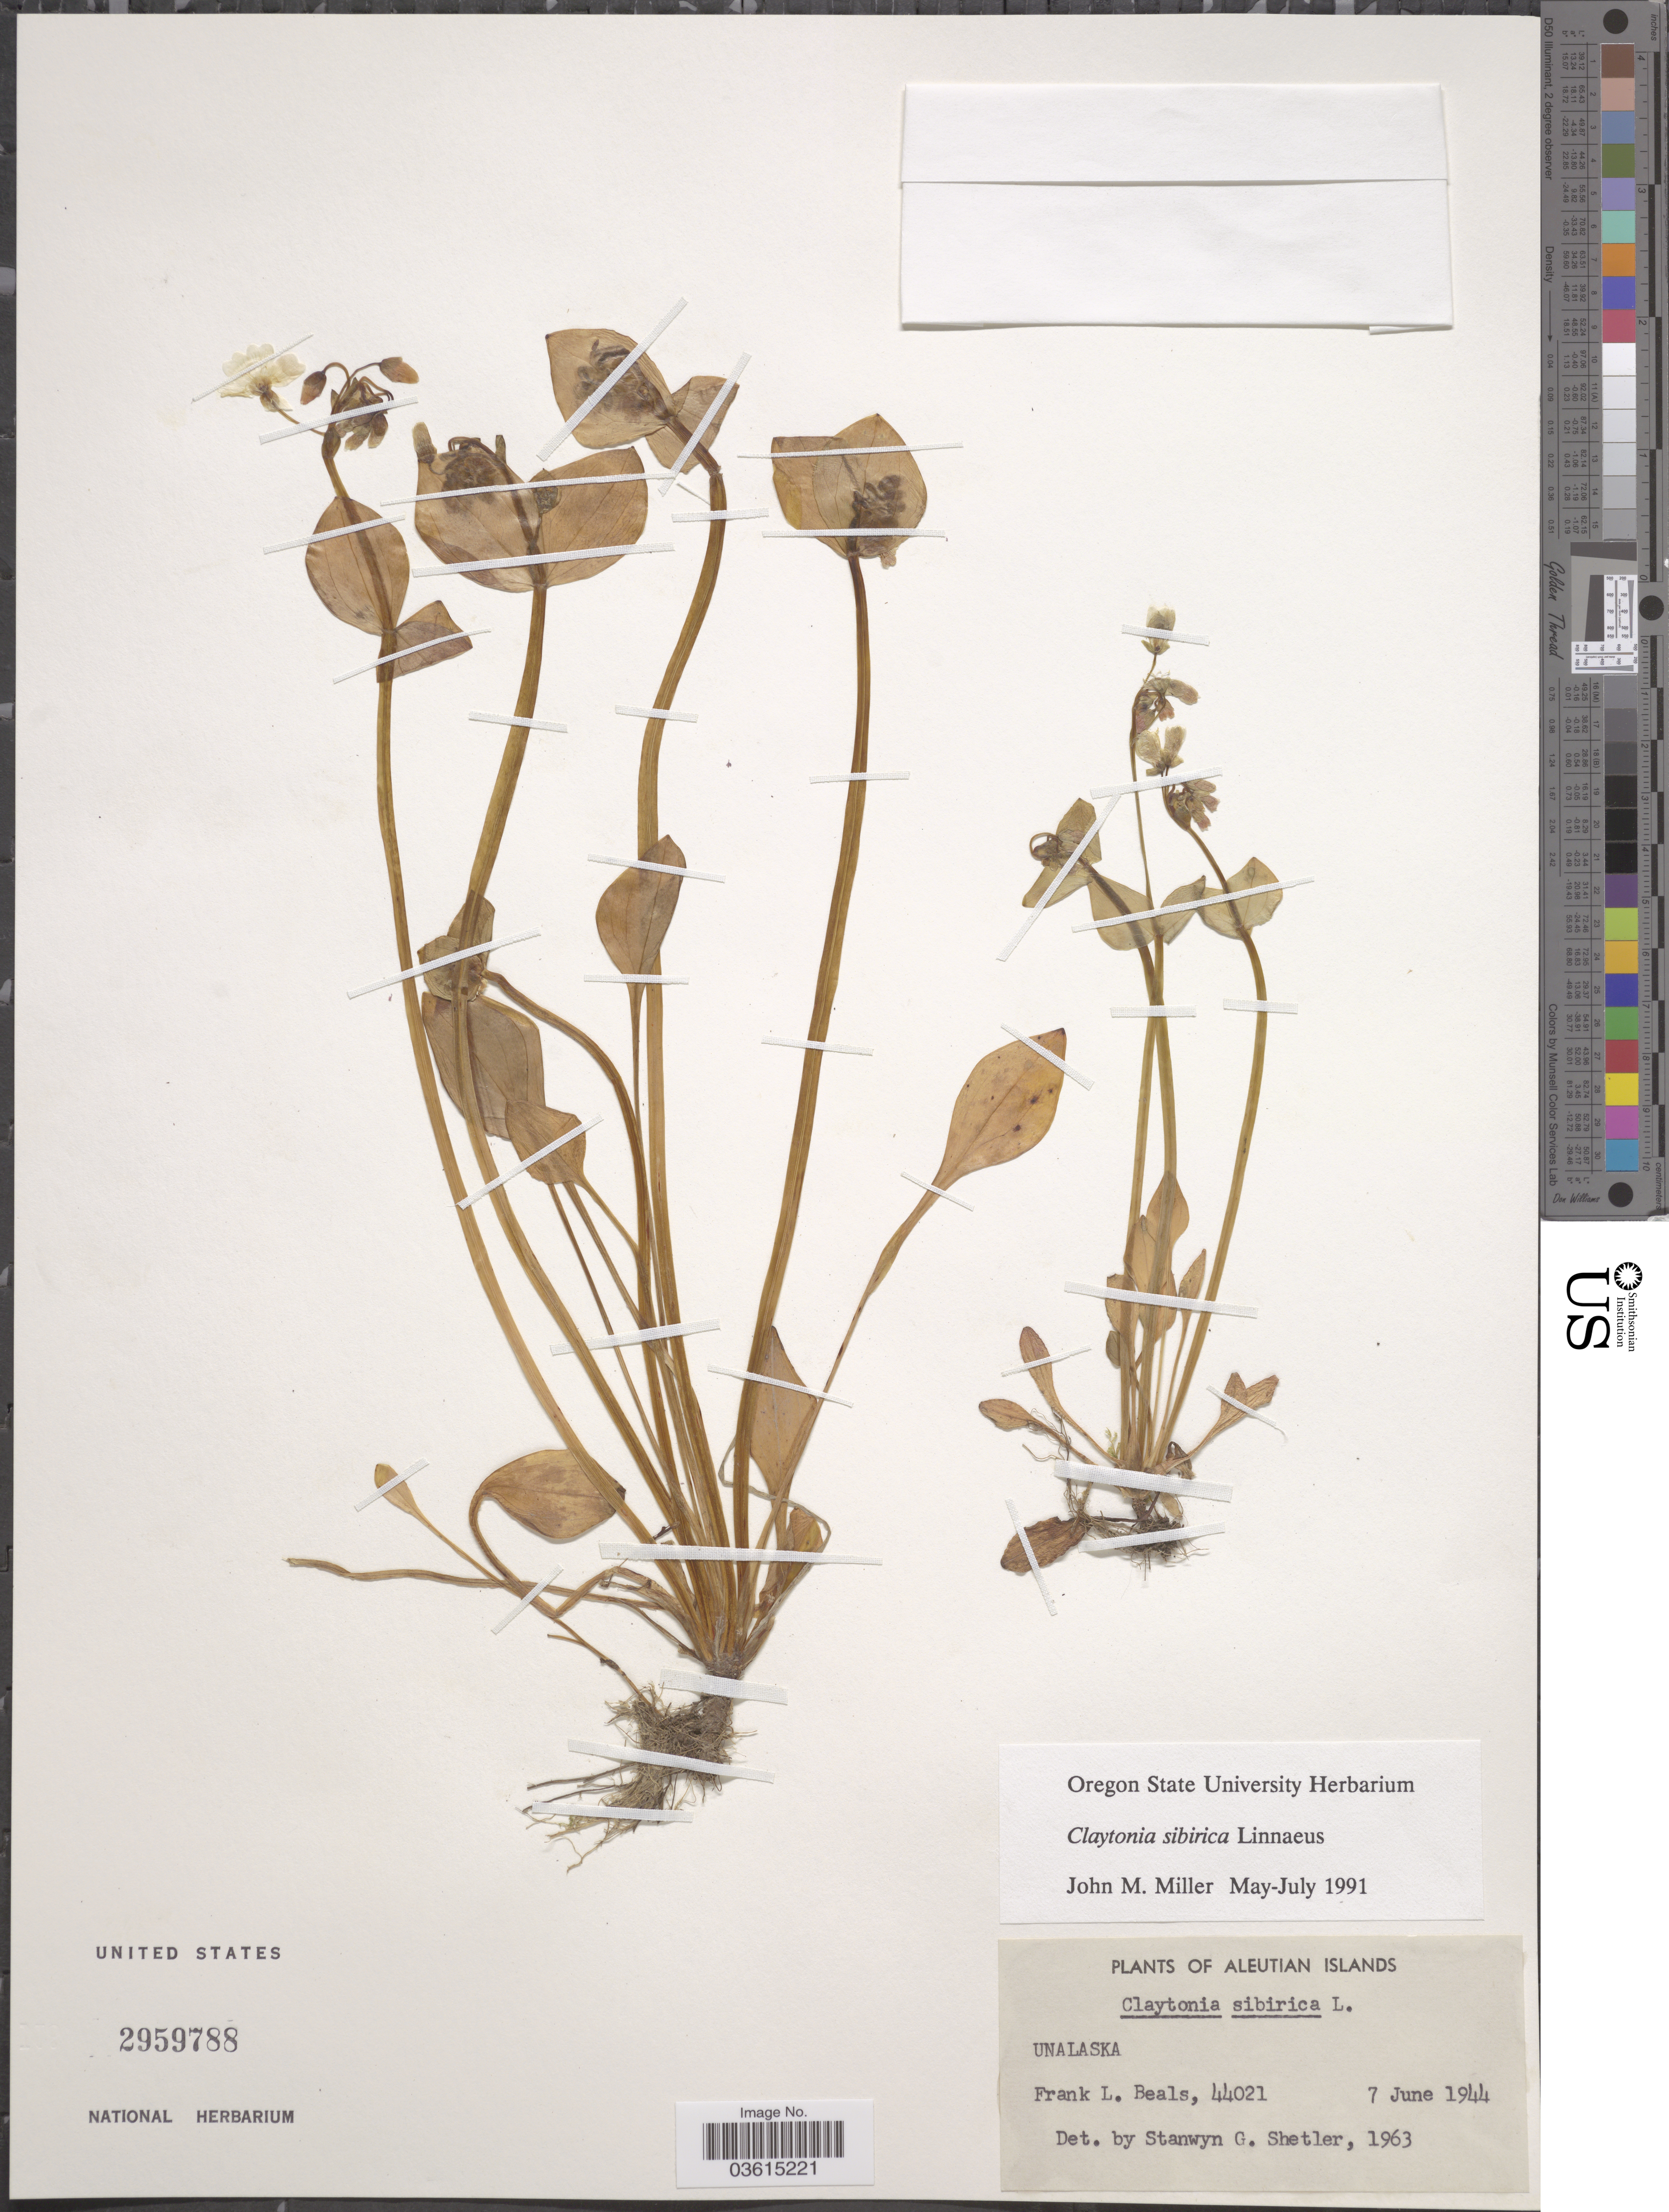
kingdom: Plantae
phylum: Tracheophyta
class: Magnoliopsida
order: Caryophyllales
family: Montiaceae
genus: Claytonia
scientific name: Claytonia sibirica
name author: L.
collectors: F. Beals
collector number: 44021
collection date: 1944-06-07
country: United States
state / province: Alaska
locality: Aleutian Islands. Unalaska.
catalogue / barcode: US 2959788